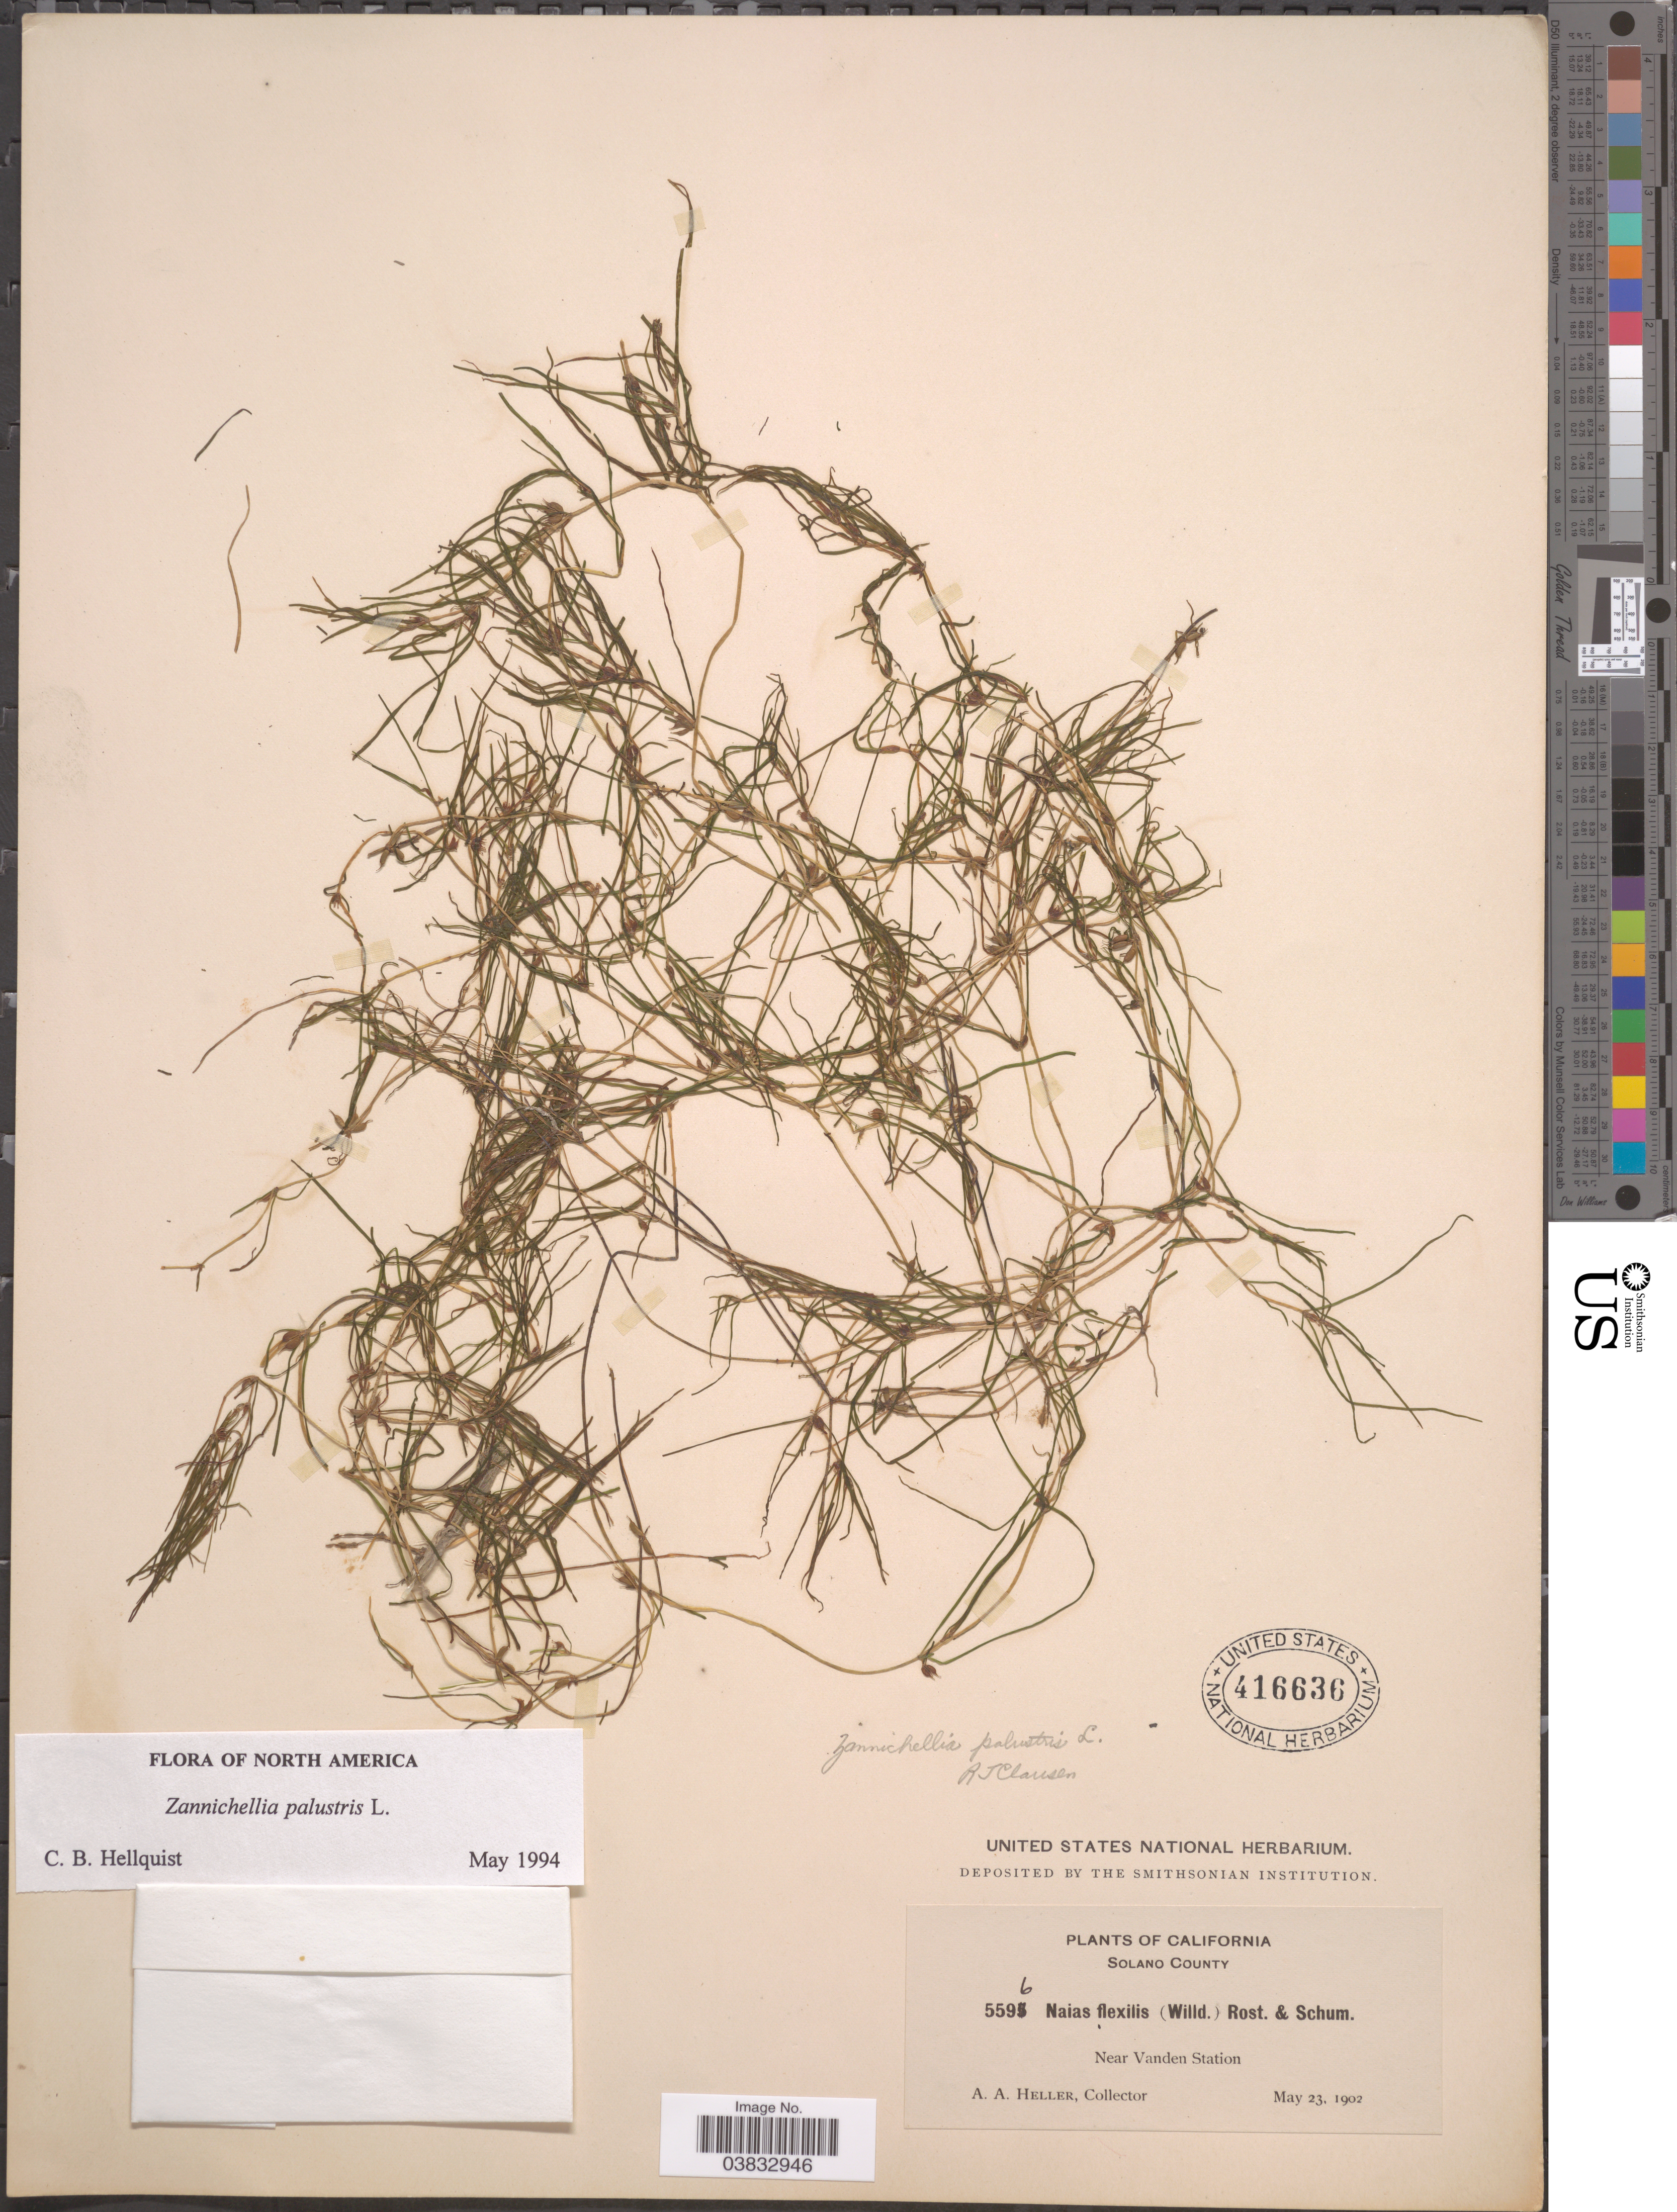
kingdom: Plantae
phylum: Tracheophyta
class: Liliopsida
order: Alismatales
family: Potamogetonaceae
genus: Zannichellia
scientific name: Zannichellia palustris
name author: L.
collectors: A. A. Heller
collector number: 5596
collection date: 1902-05-23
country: United States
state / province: California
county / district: Solano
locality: Solano County. Near Vanden Station.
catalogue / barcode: US 416636